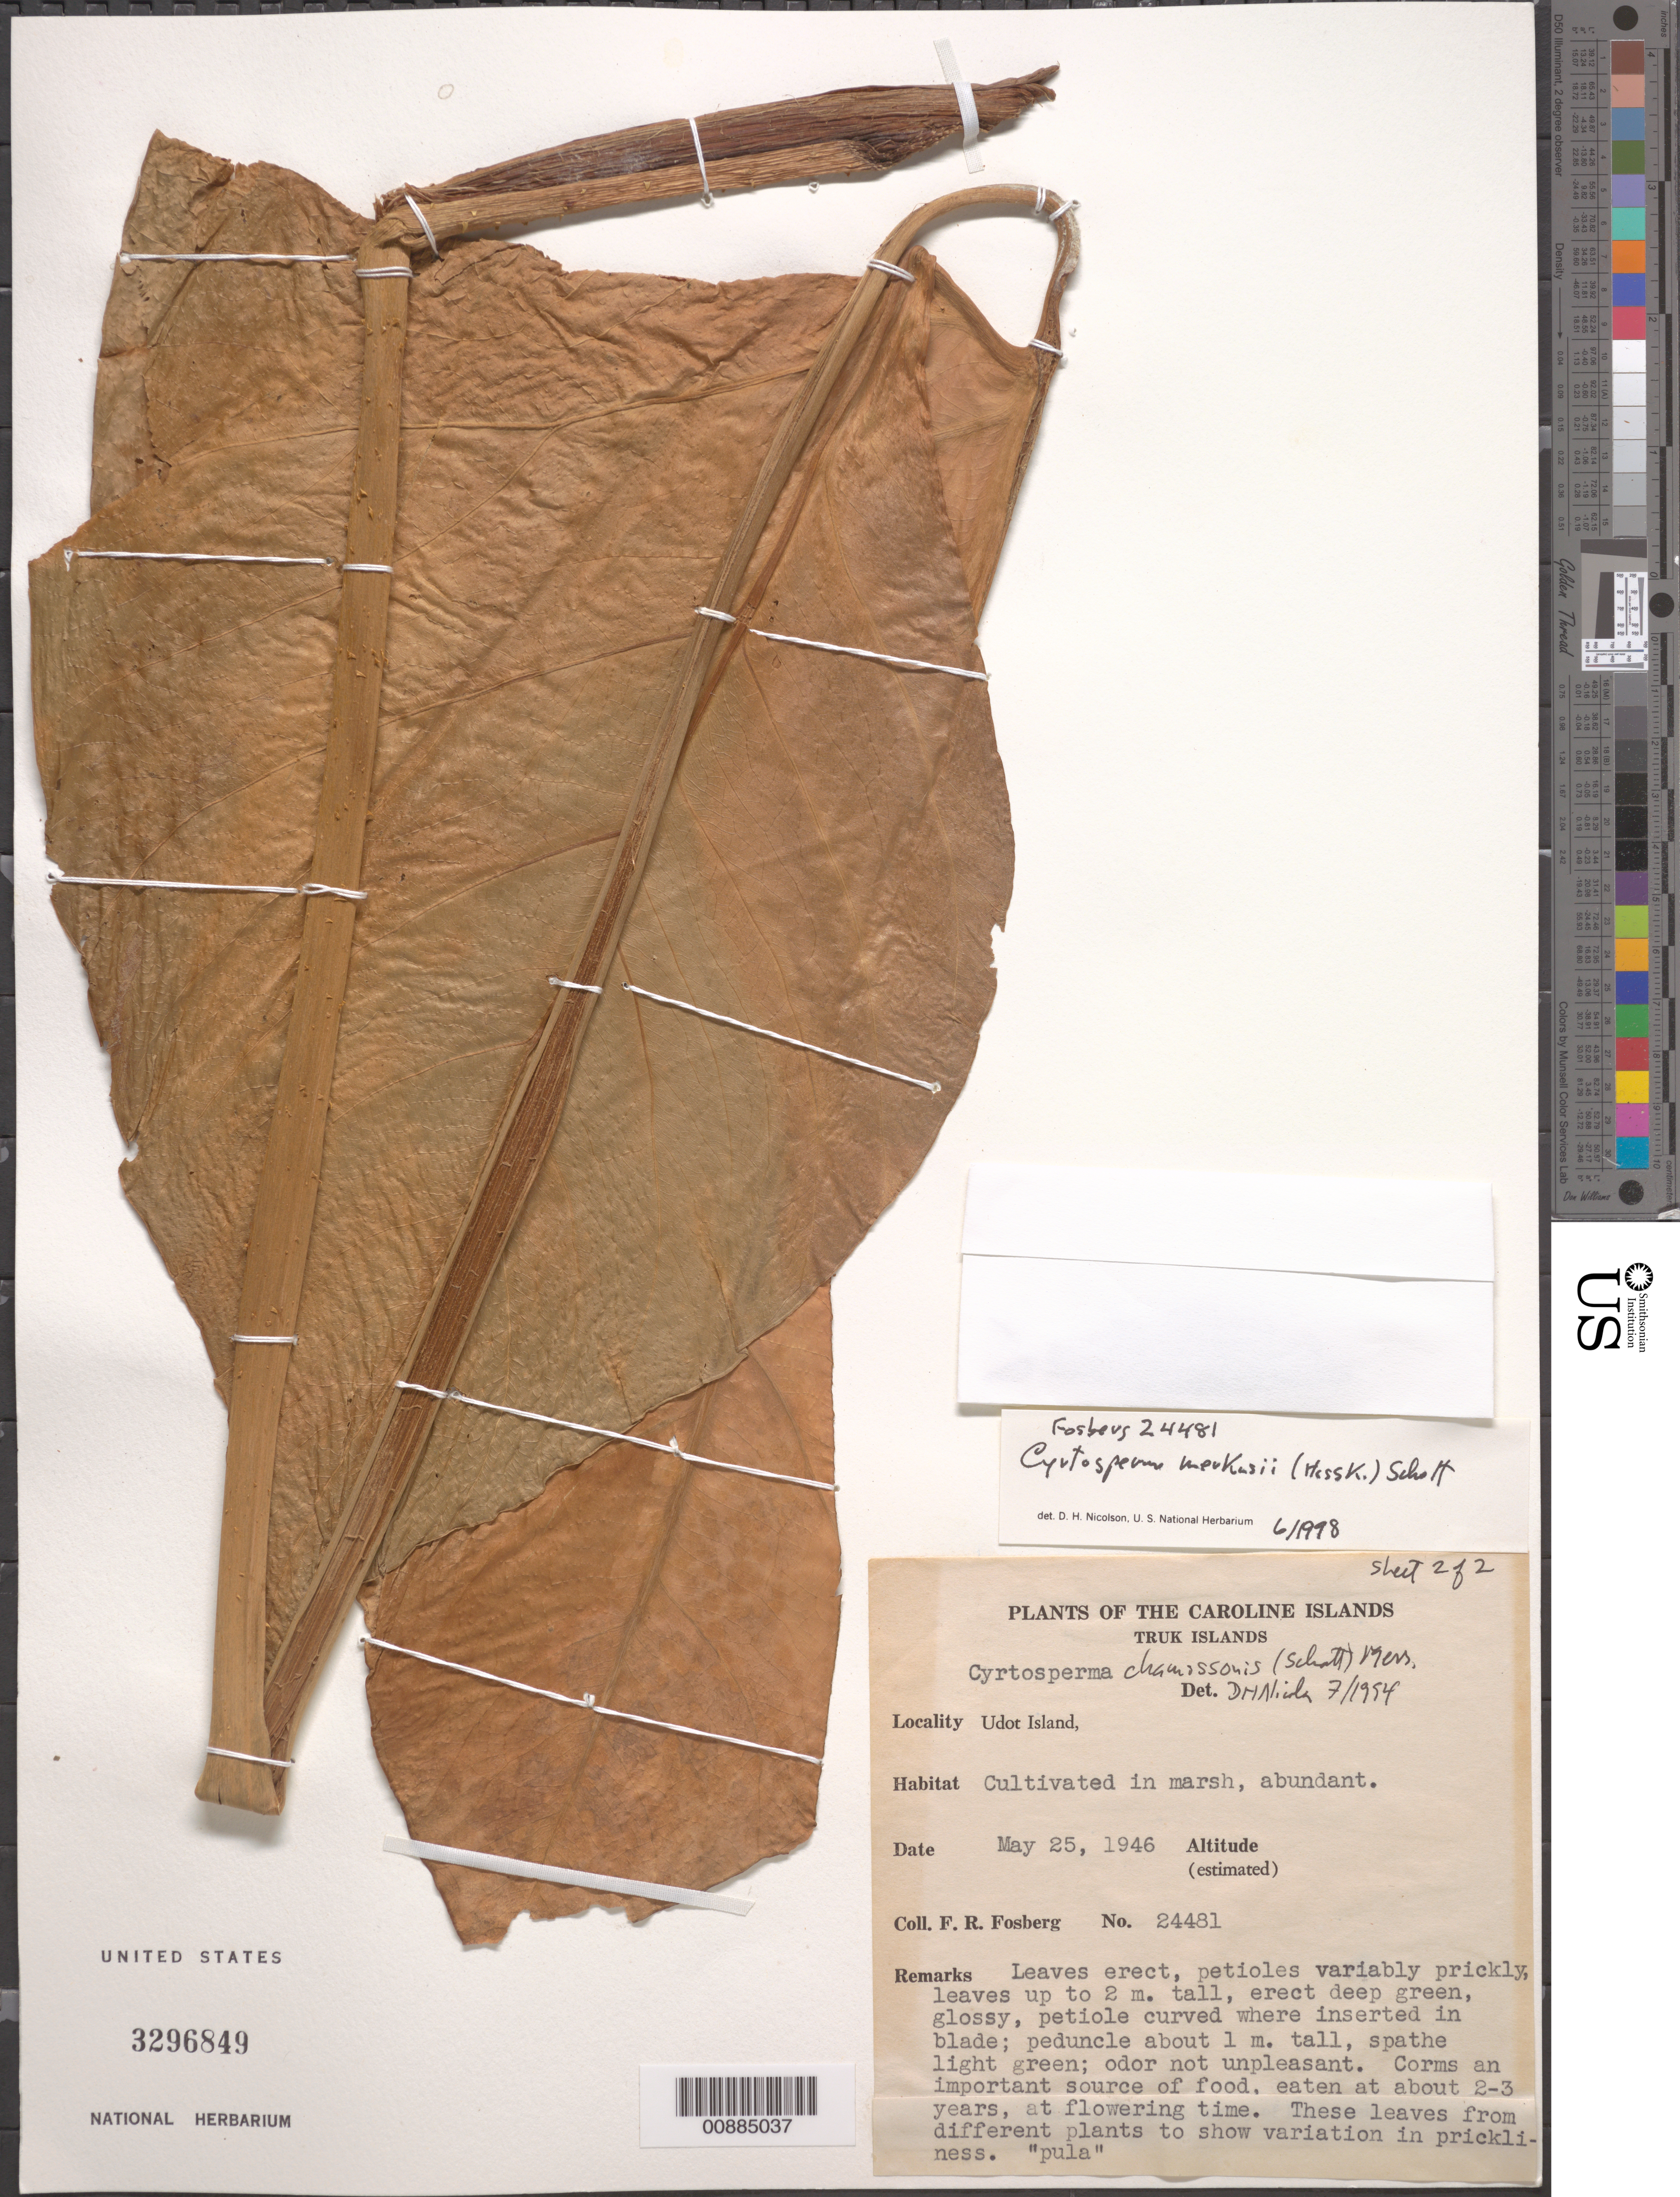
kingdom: Plantae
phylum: Tracheophyta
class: Liliopsida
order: Alismatales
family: Araceae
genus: Cyrtosperma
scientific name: Cyrtosperma merkusii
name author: (Hassk.) Schott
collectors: F. R. Fosberg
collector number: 24481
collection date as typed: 25 May 1946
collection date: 1946-05-25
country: Micronesia, Federated States of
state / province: Truk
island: Udot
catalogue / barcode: US 3296849